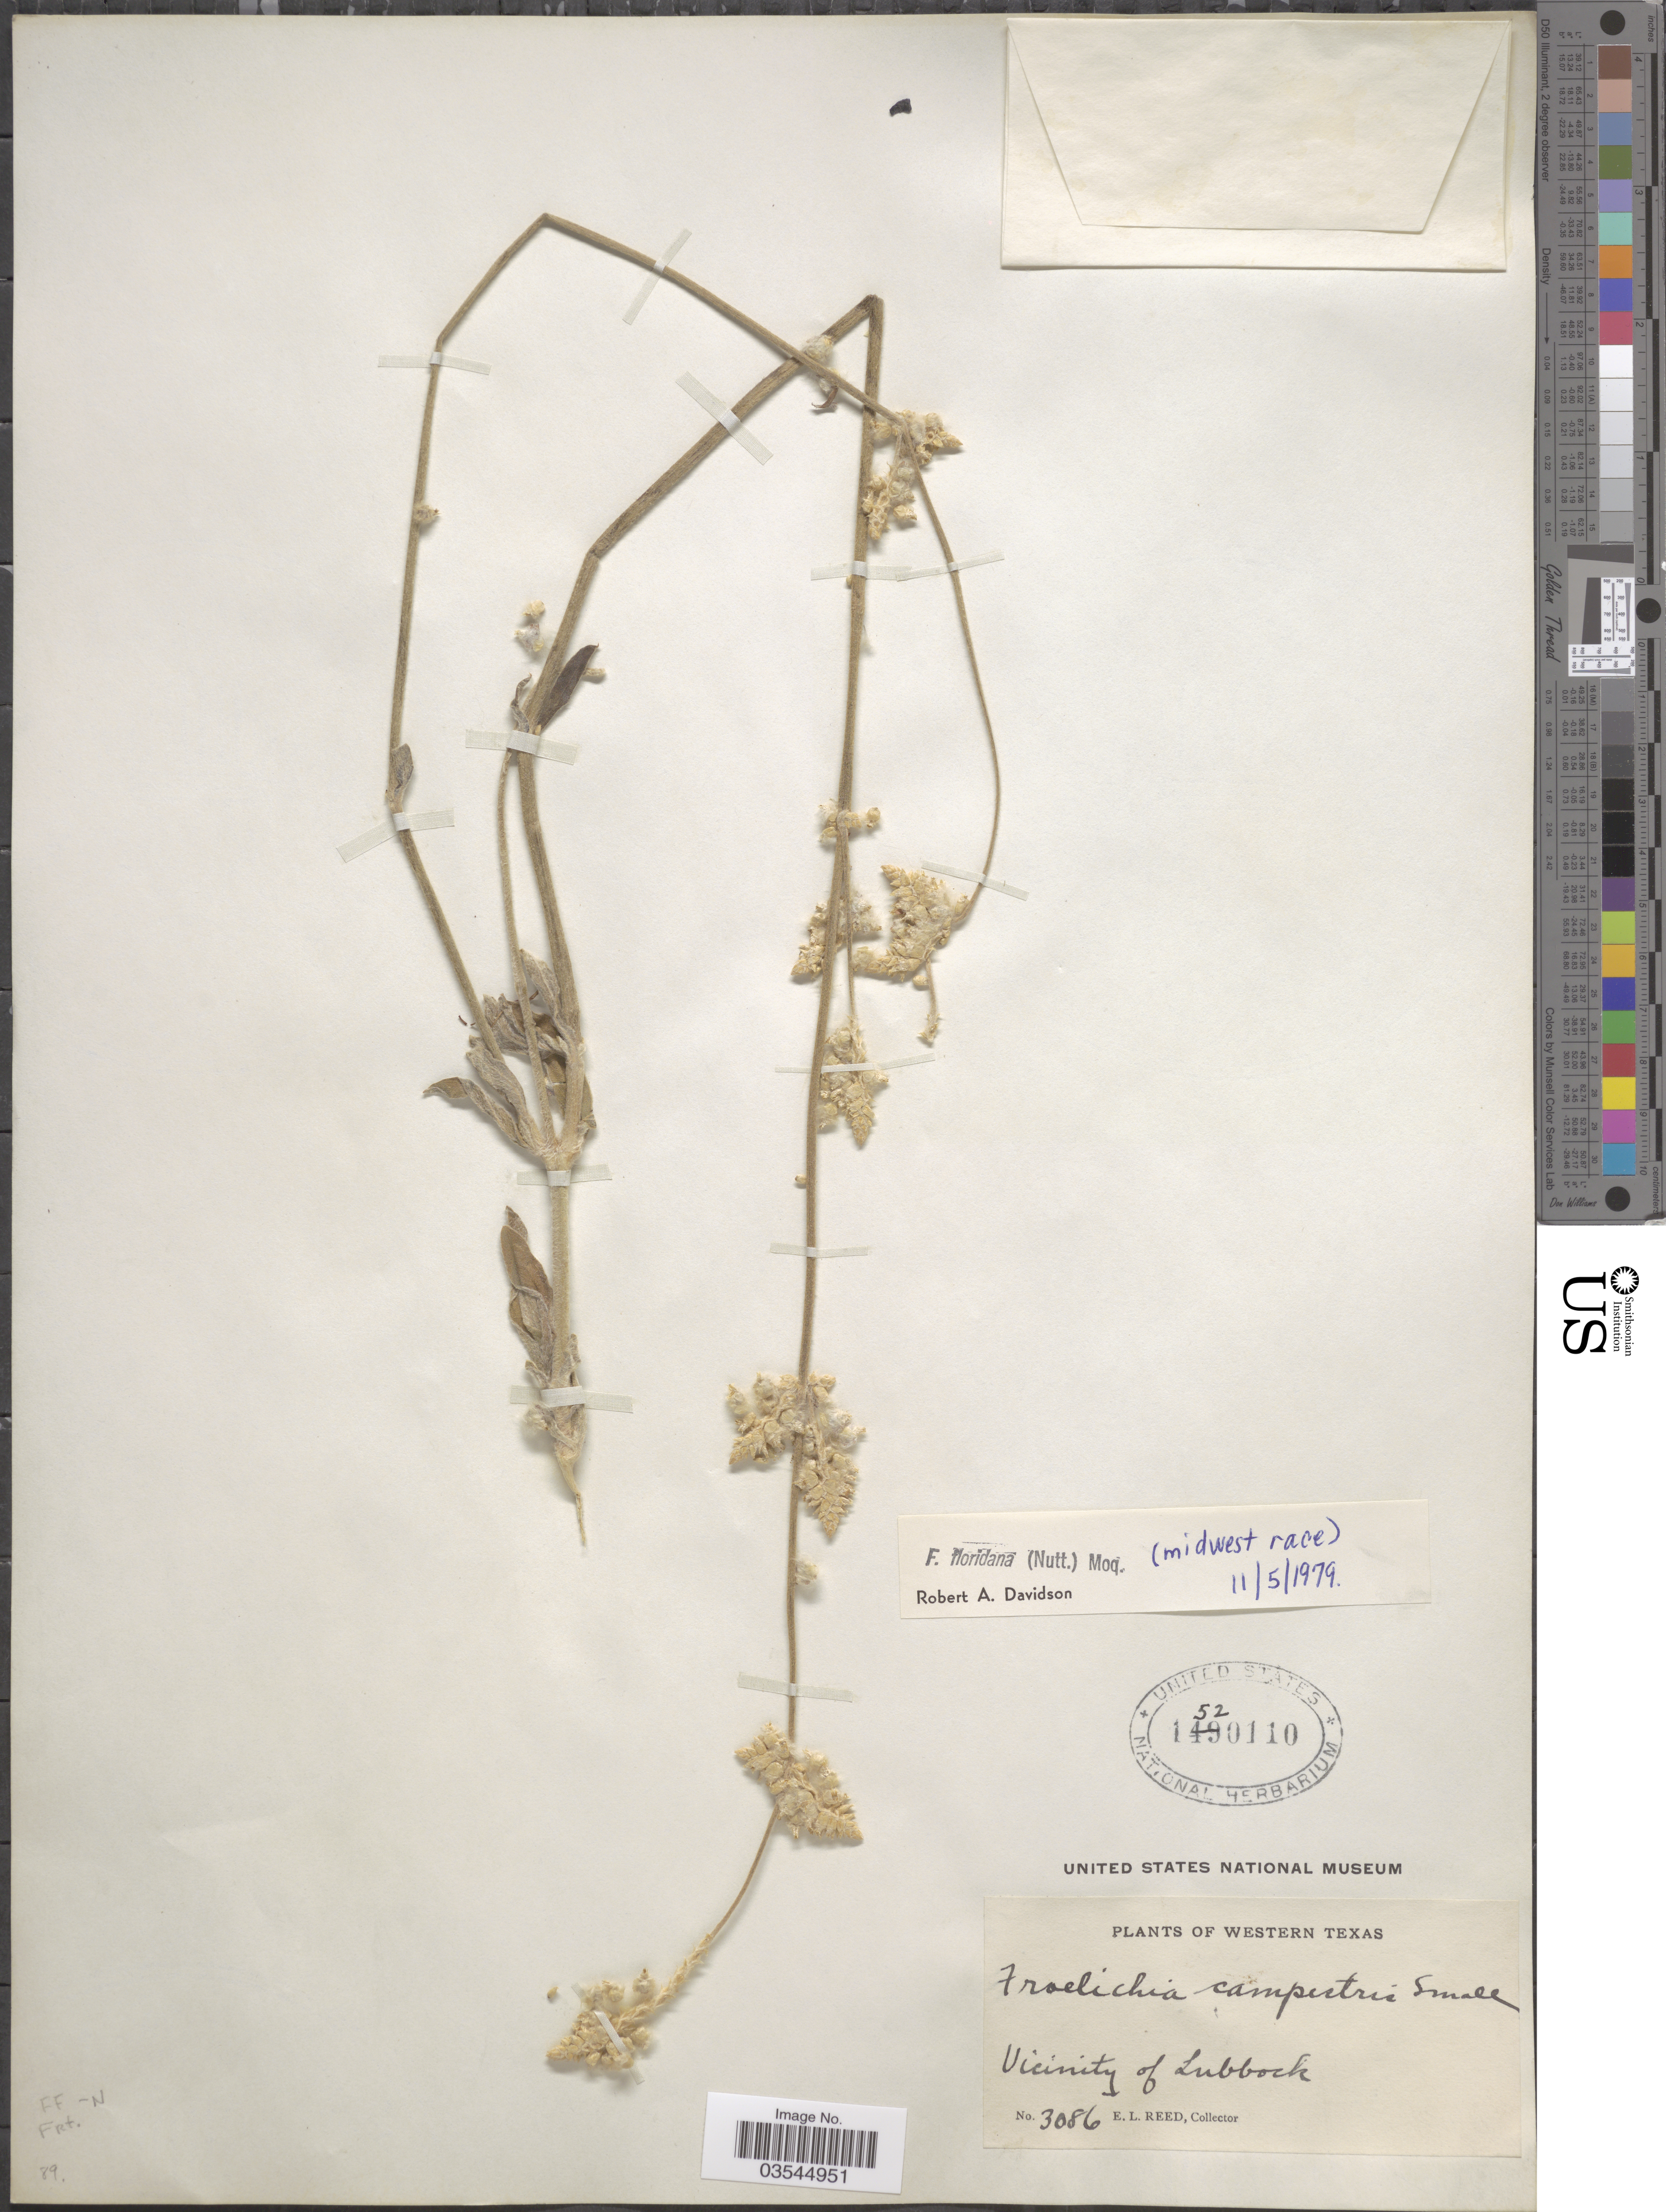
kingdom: Plantae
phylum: Tracheophyta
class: Magnoliopsida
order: Caryophyllales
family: Amaranthaceae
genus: Froelichia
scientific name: Froelichia floridana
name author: (Nutt.) Moq.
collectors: E. Reed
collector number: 3086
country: United States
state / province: Texas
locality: Western Texas. Vicinity of Lubbock.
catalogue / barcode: US 1520110